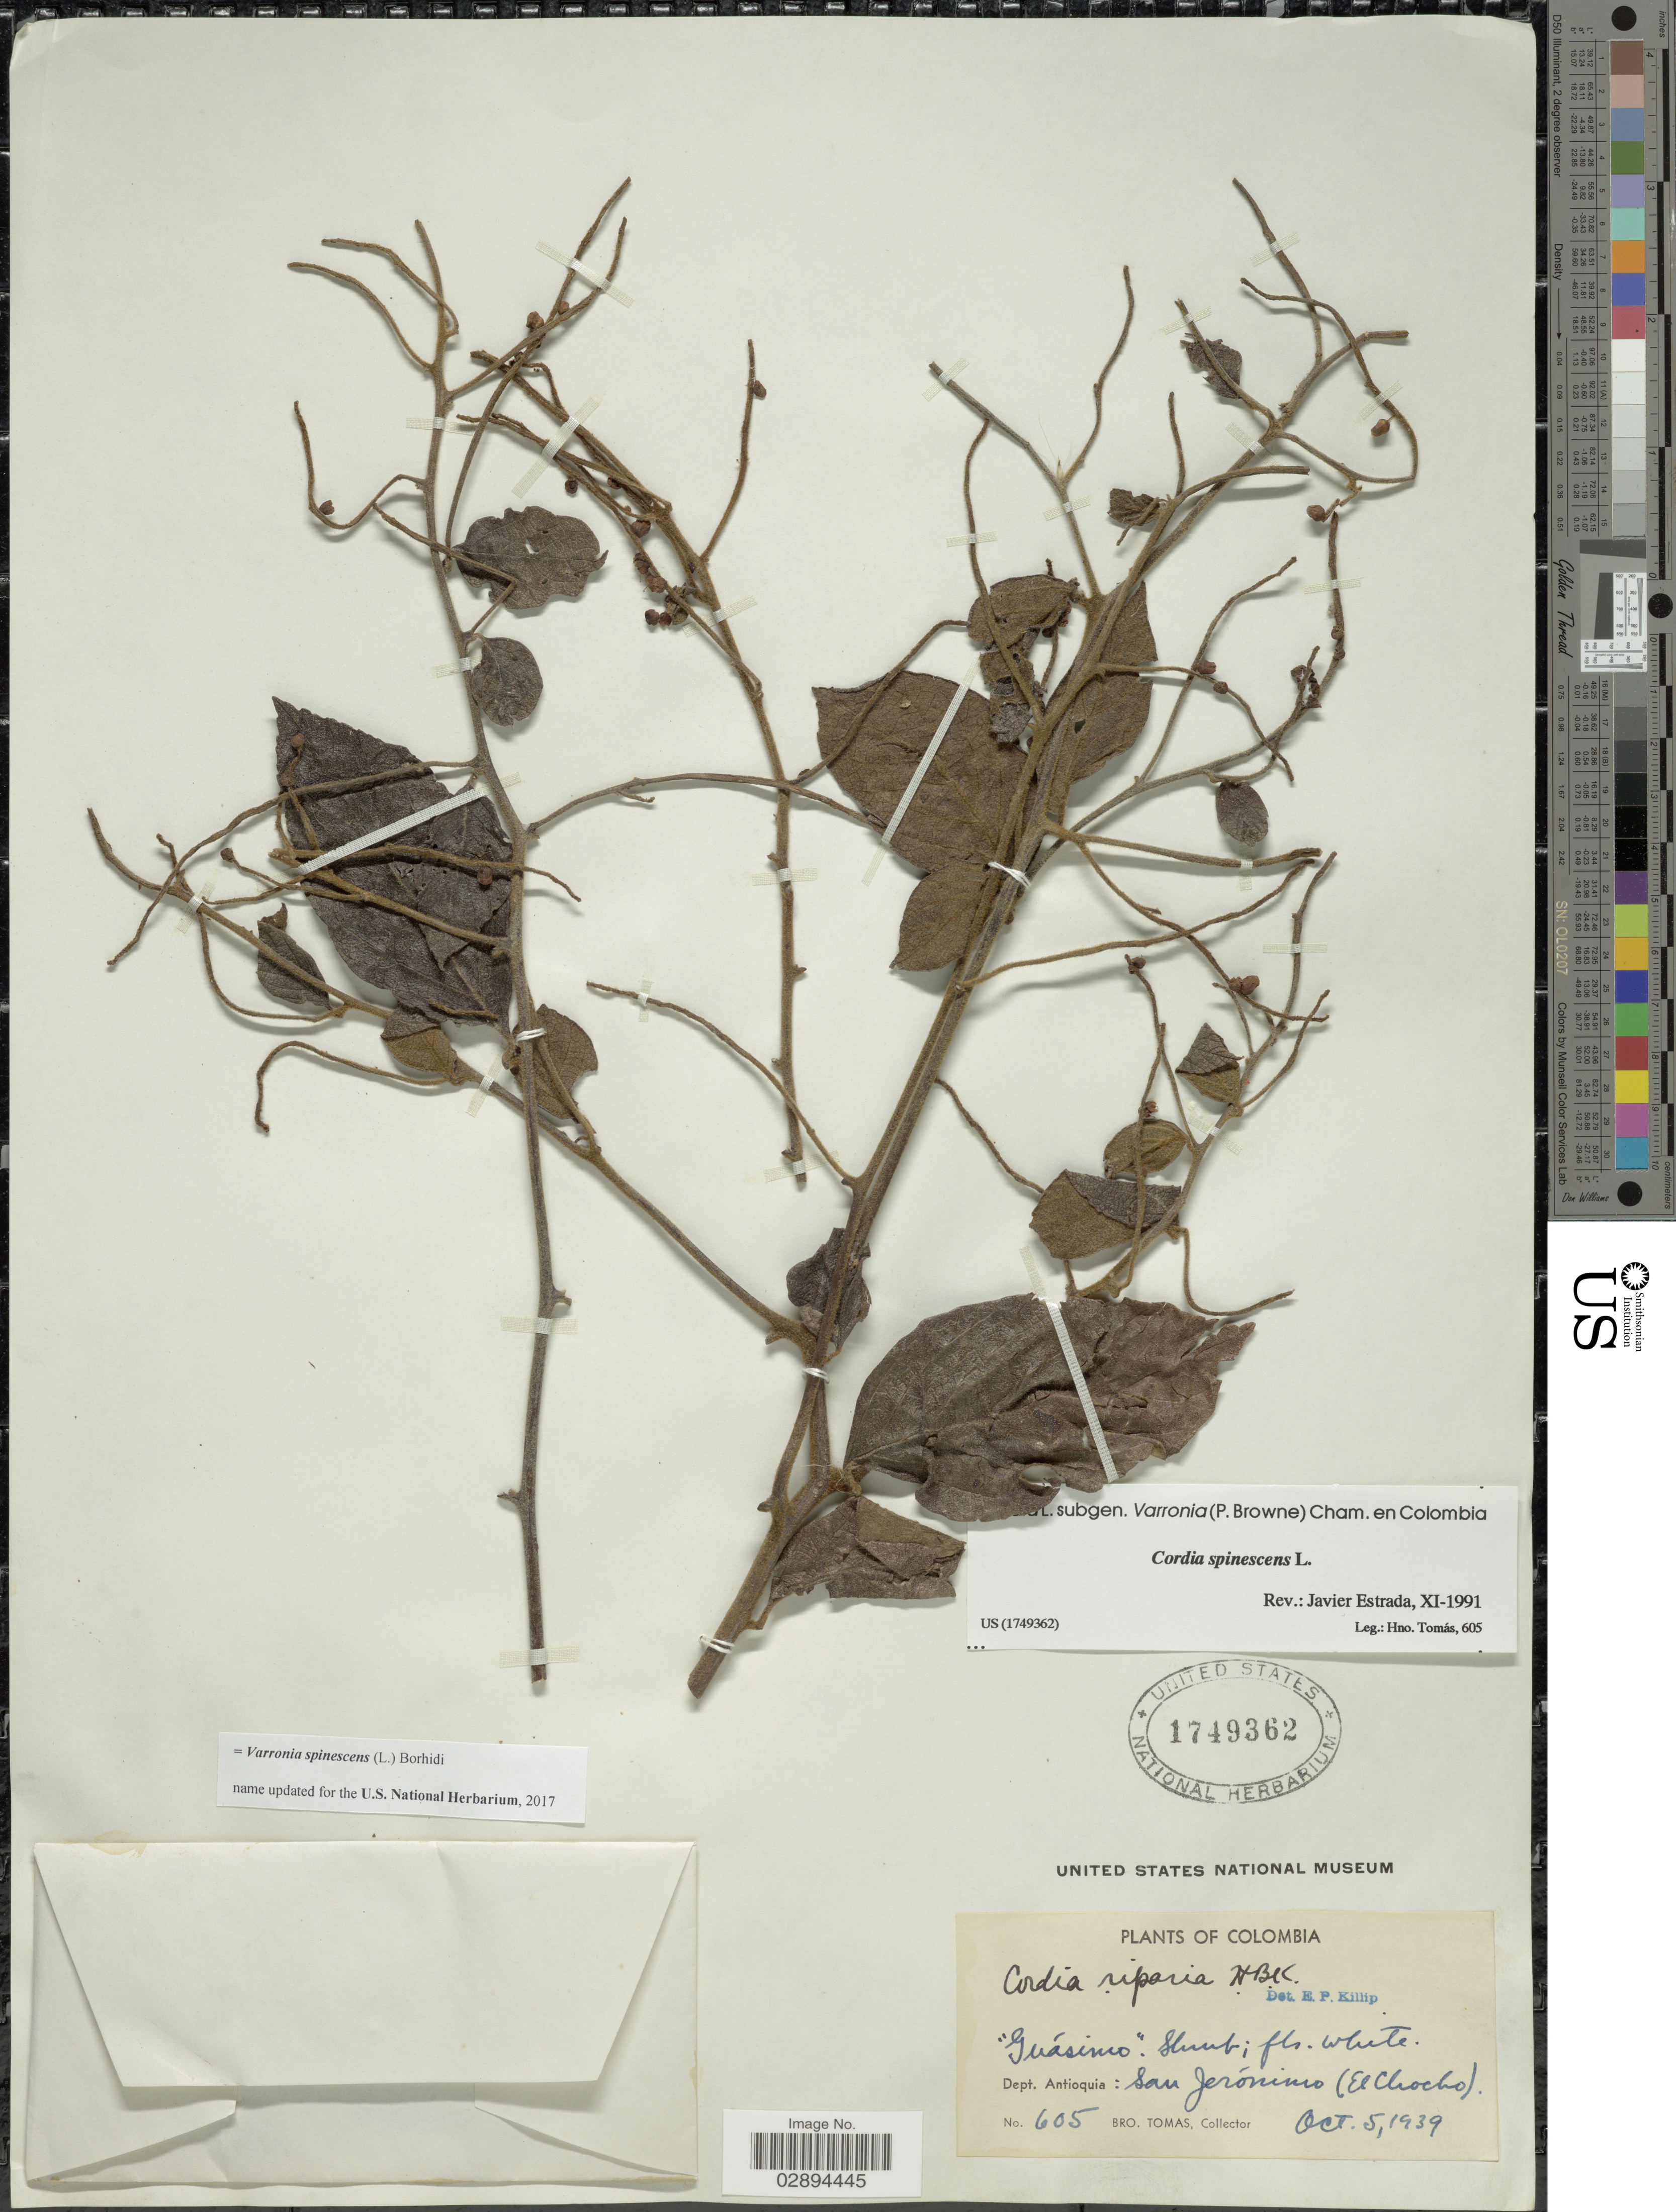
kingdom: Plantae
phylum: Tracheophyta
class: Magnoliopsida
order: Boraginales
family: Cordiaceae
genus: Varronia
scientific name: Varronia spinescens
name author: (L.) Borhidi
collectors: B. Tomas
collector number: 605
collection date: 1939-10-05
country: Colombia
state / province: Antioquia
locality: Dept. Antioquia: San Jerónimo (El Chocho).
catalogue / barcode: US 1749362